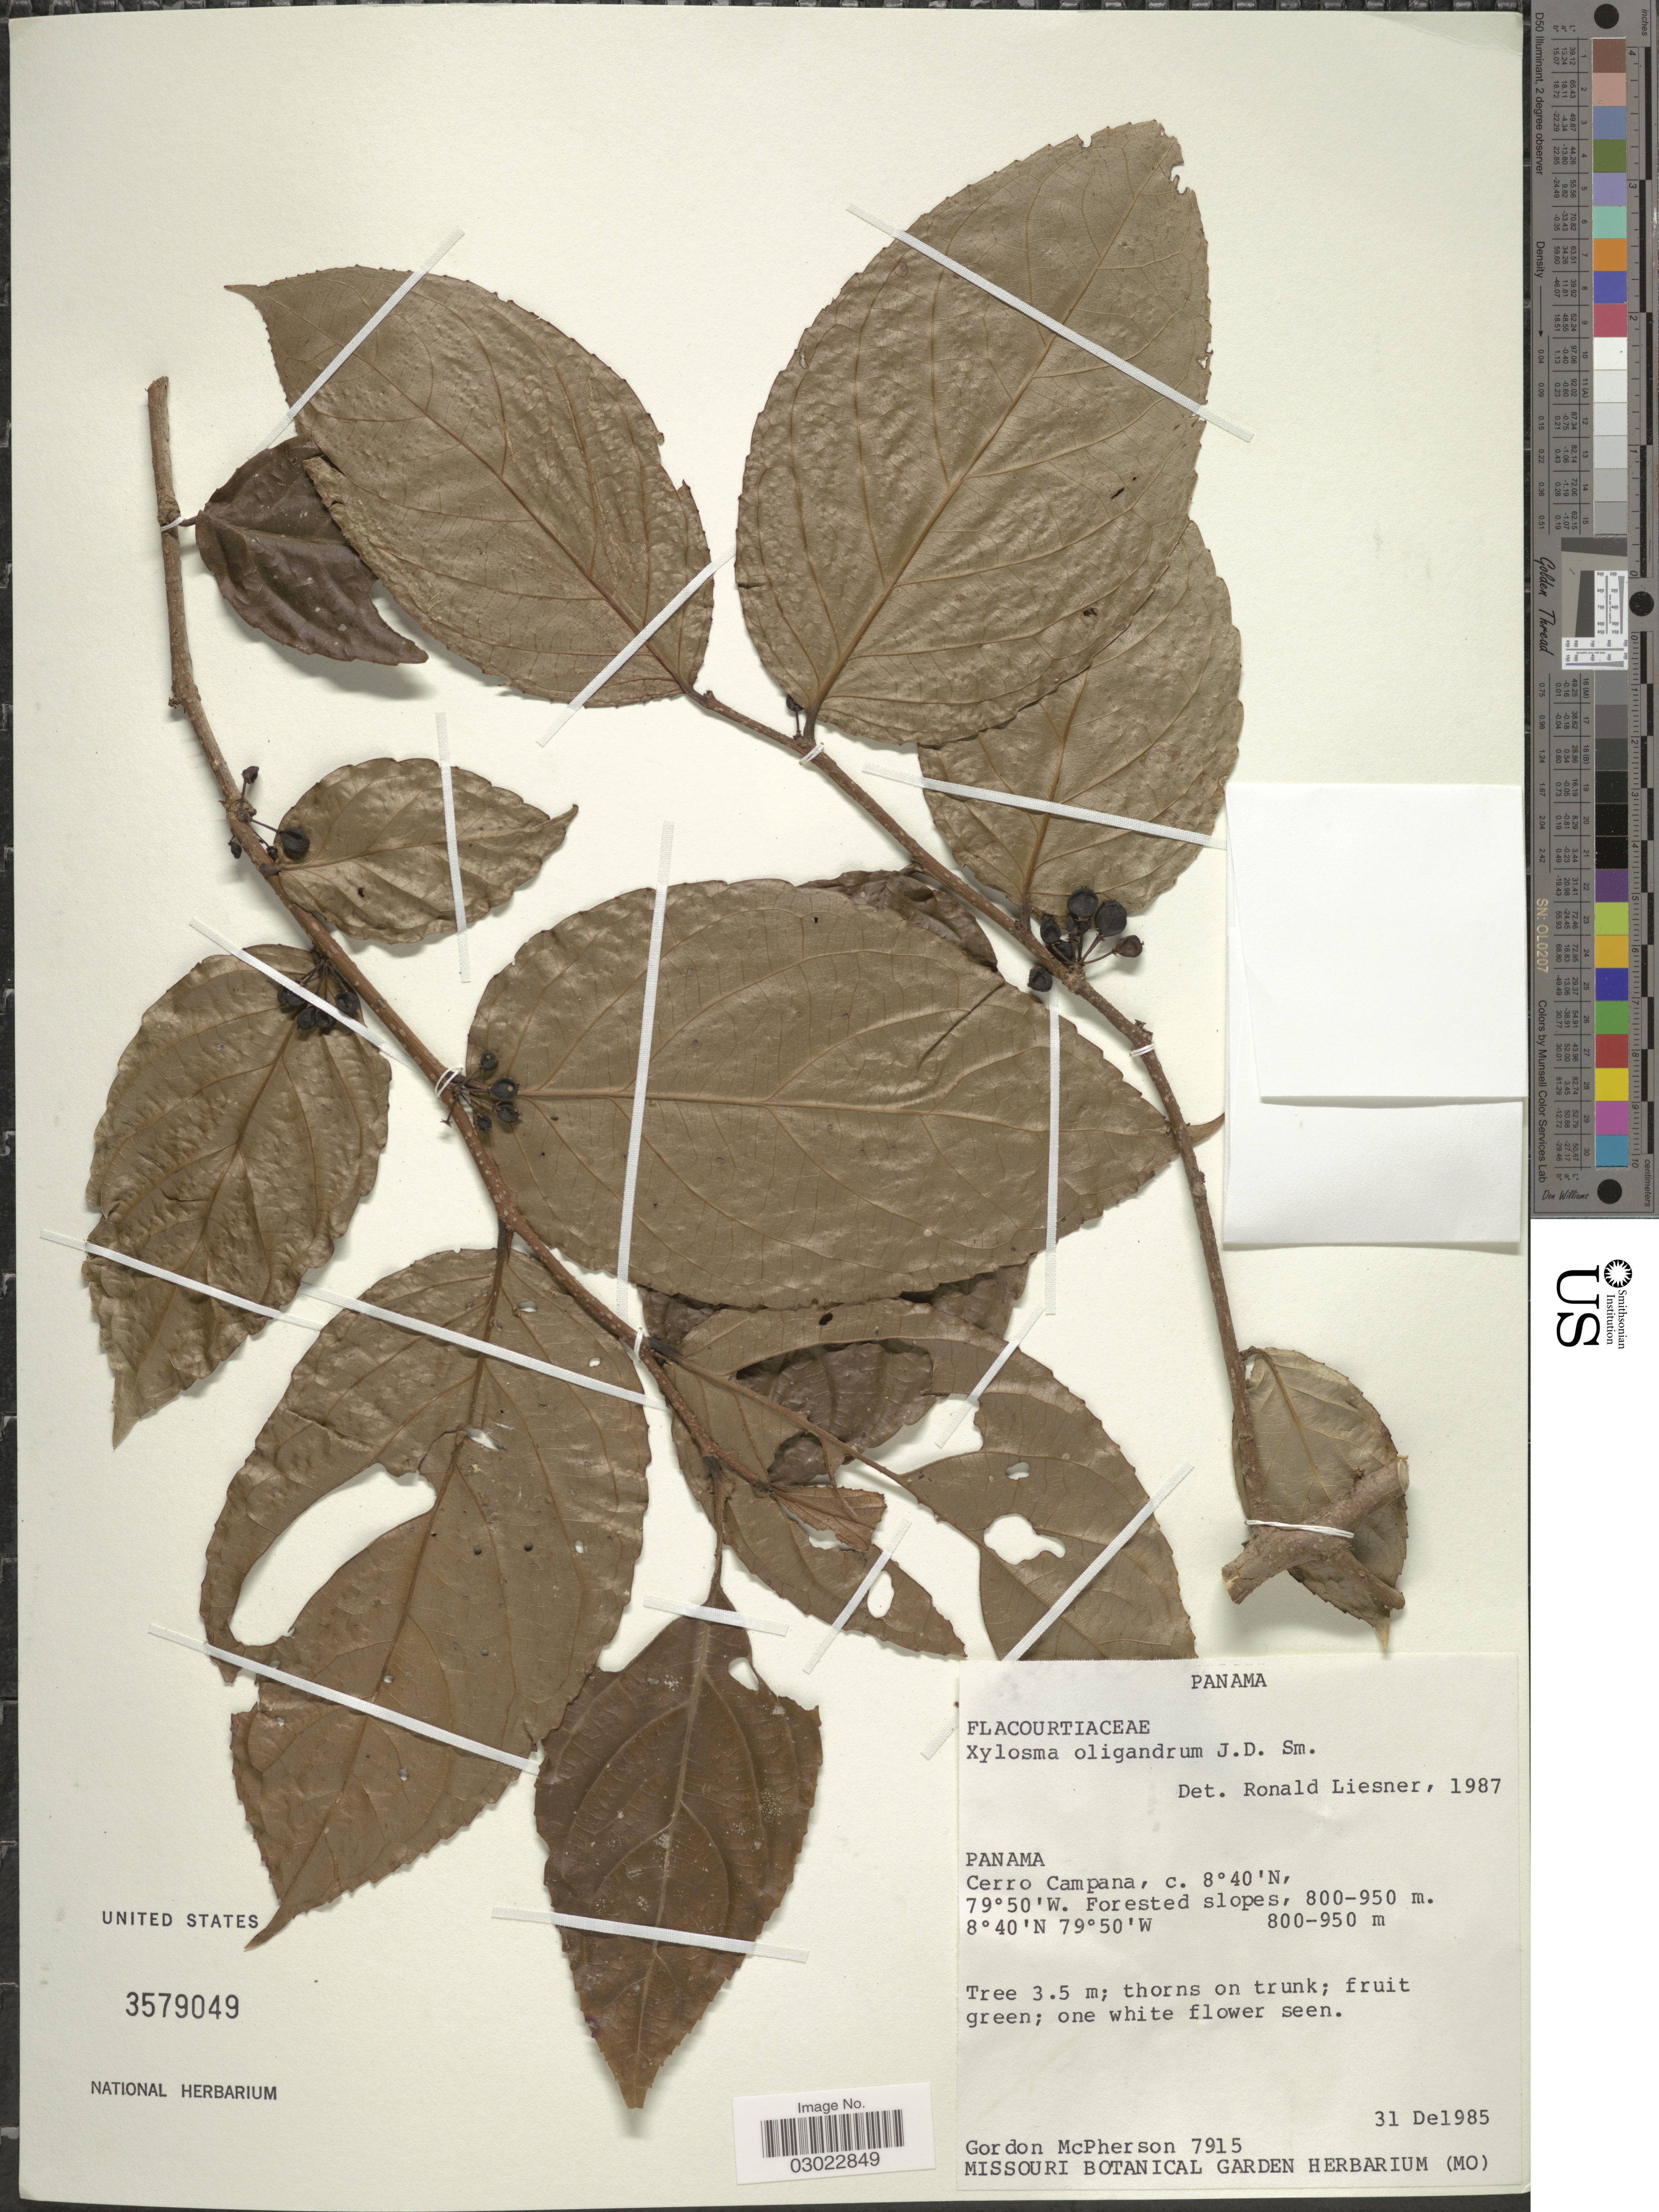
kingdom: Plantae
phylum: Tracheophyta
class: Magnoliopsida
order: Malpighiales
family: Salicaceae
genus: Xylosma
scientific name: Xylosma oligandra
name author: Donn. Sm.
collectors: G. D. McPherson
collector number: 7915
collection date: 1985-12-31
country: Panama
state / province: Panamá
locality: Cerro Campana.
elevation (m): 800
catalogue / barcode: US 3579049